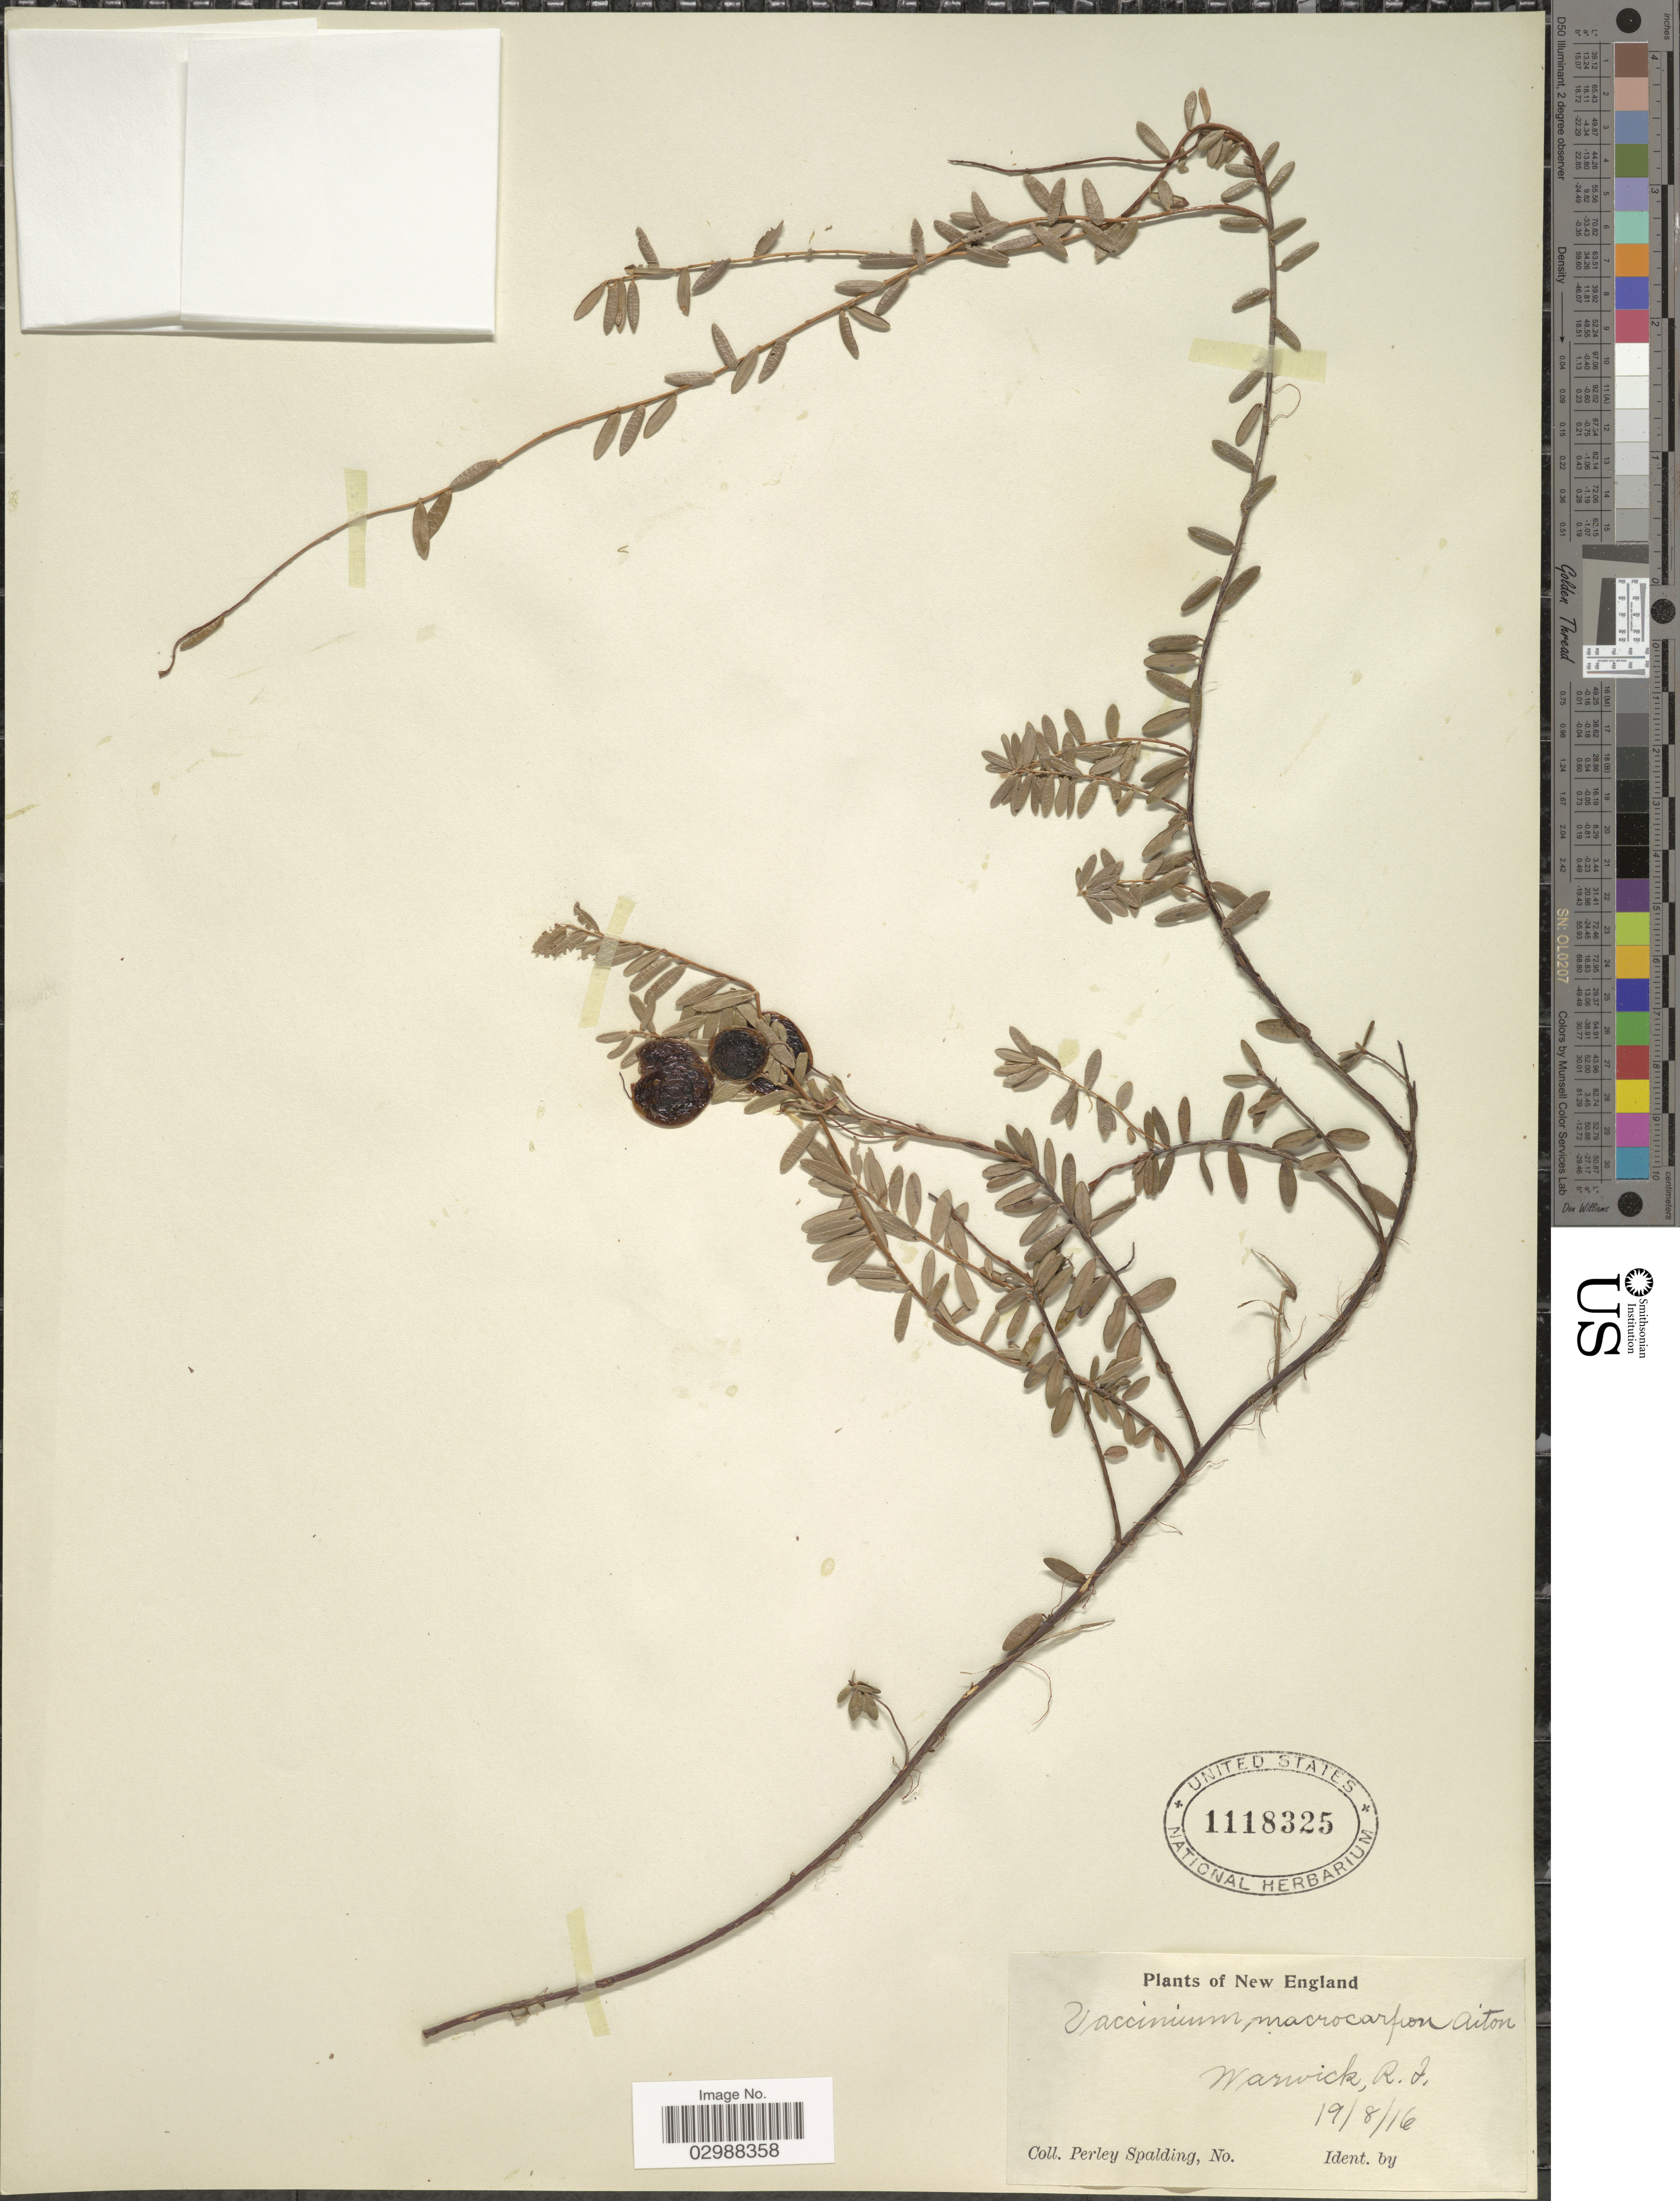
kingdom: Plantae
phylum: Tracheophyta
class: Magnoliopsida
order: Ericales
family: Ericaceae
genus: Vaccinium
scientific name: Vaccinium macrocarpon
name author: Aiton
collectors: P. Spalding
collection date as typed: Transcribed d/m/y: 19/8/16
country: United States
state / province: Rhode Island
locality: New England. Warwick, R.I.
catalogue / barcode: US 1118325